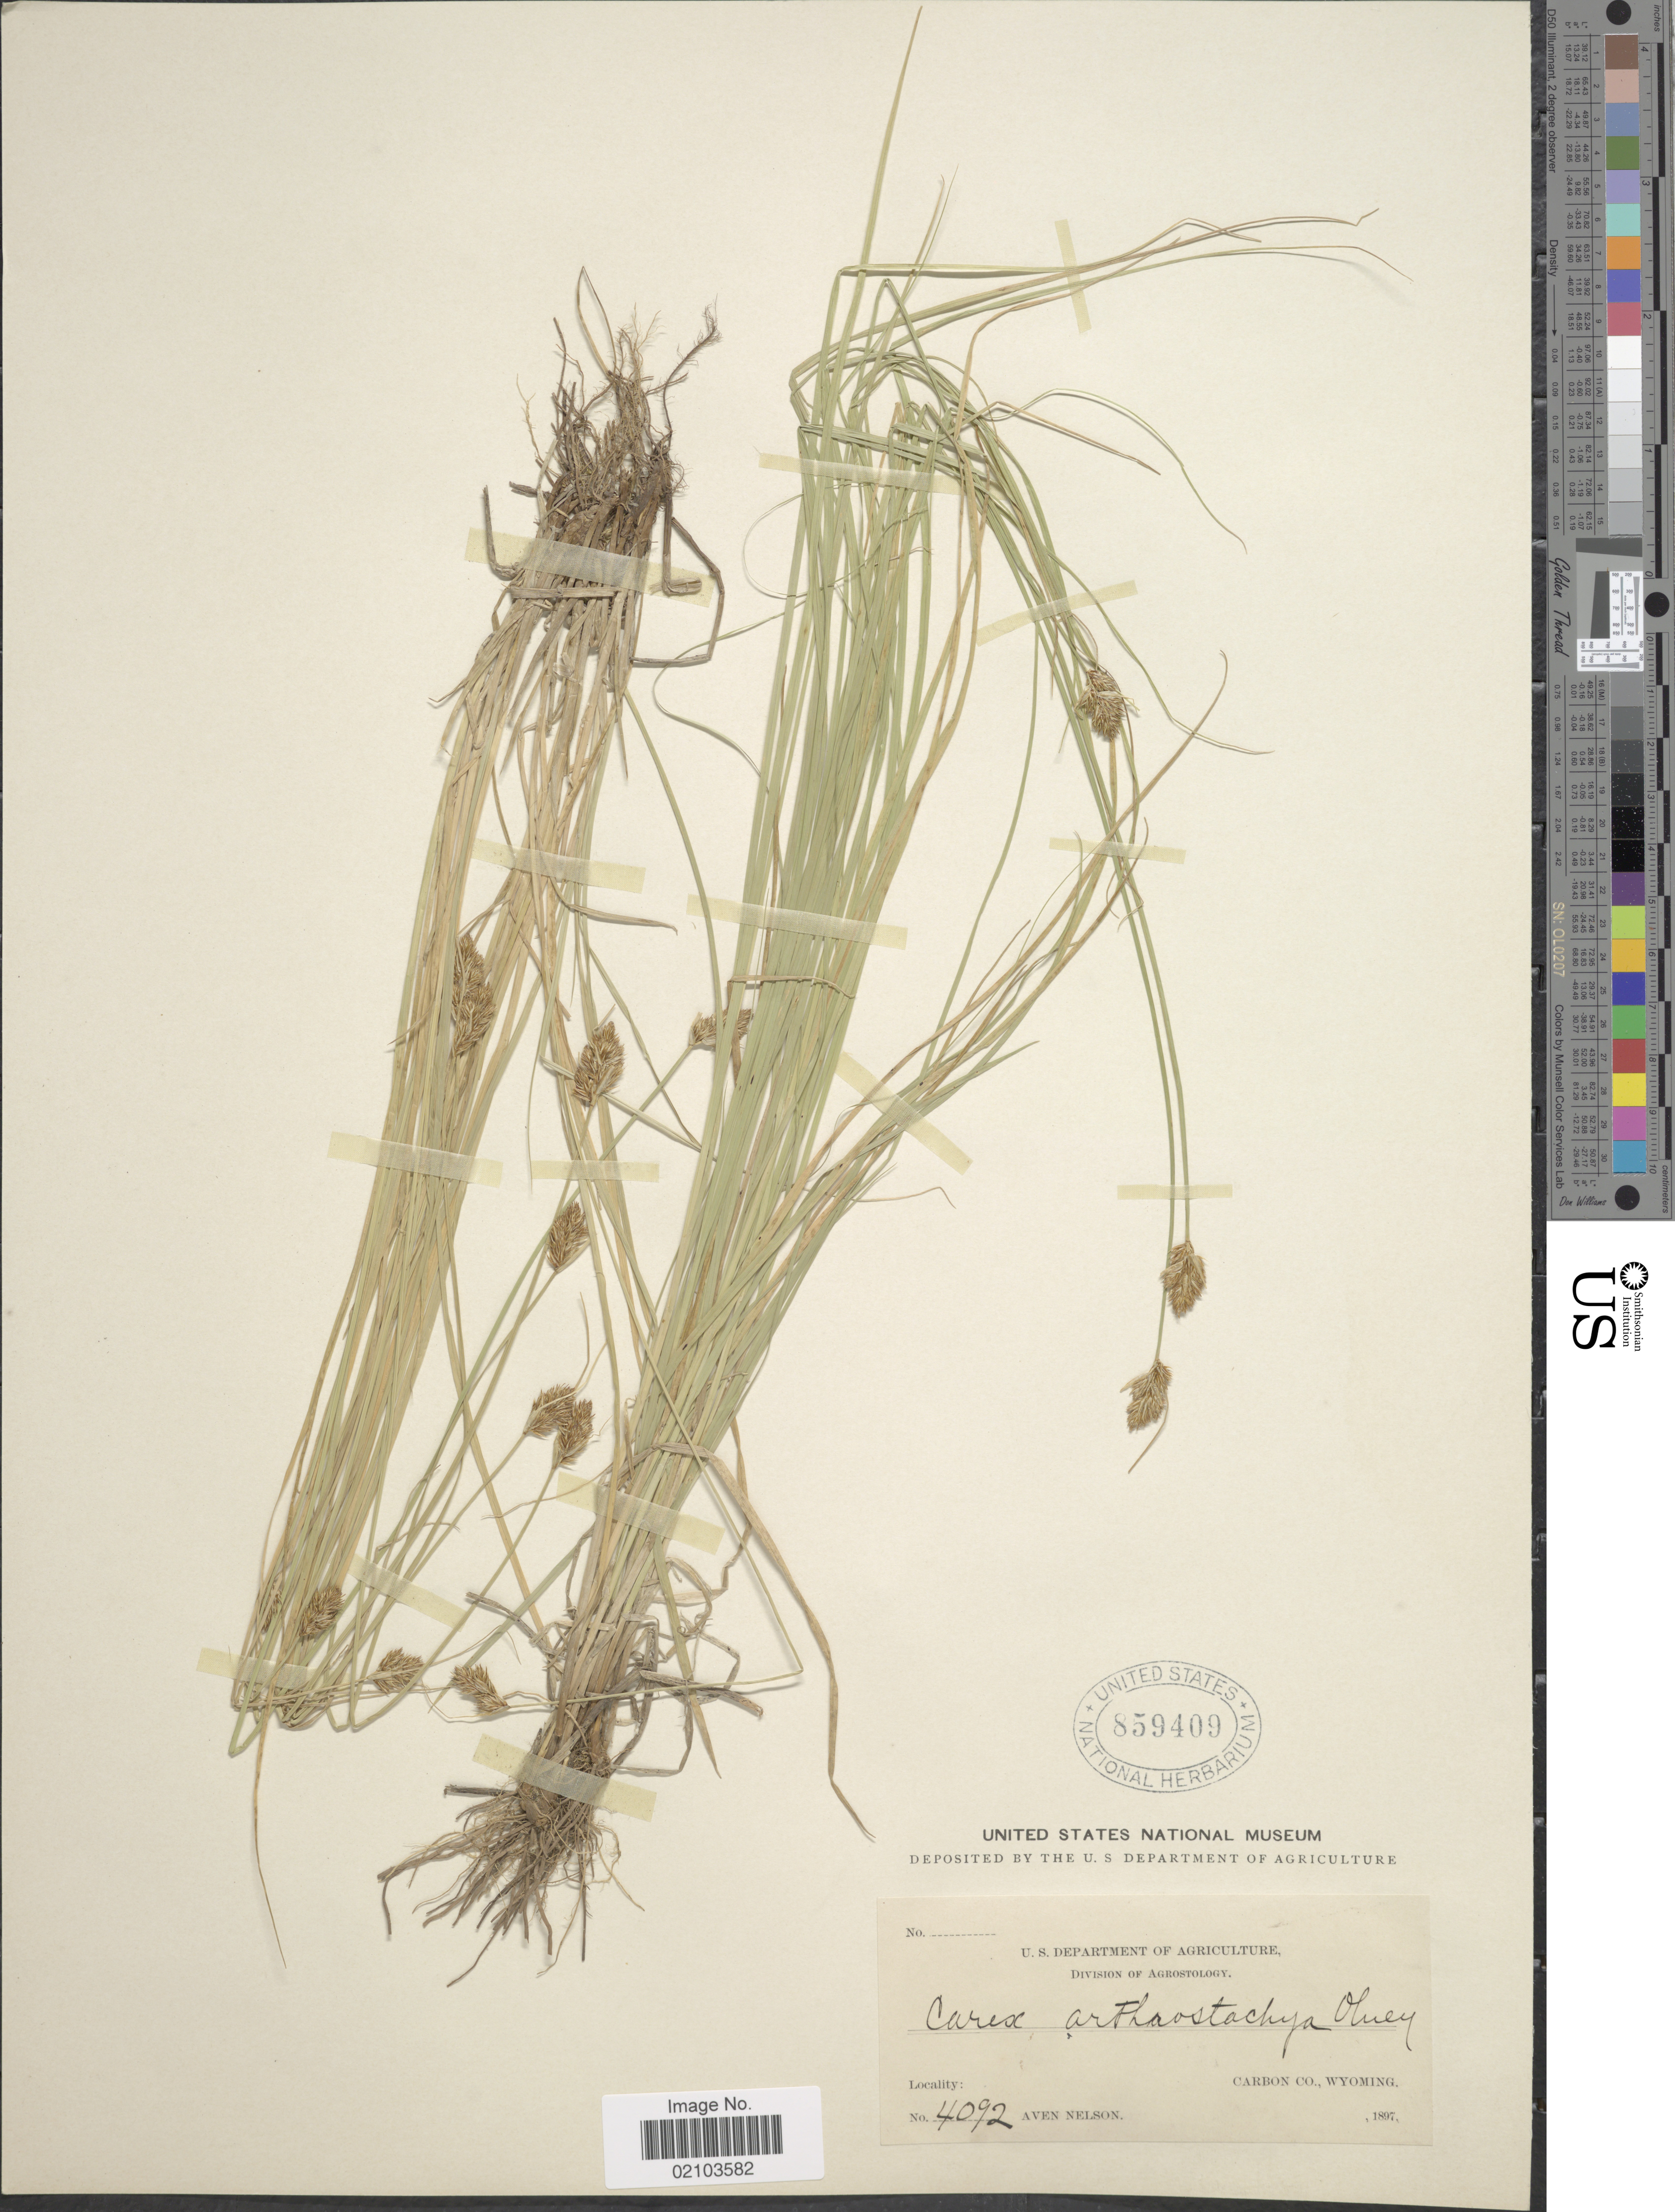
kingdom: Plantae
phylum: Tracheophyta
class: Liliopsida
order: Poales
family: Cyperaceae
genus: Carex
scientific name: Carex athrostachya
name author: Olney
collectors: A. Nelson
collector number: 4092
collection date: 1897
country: United States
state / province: Wyoming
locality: Carbon Co.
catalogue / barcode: US 859409